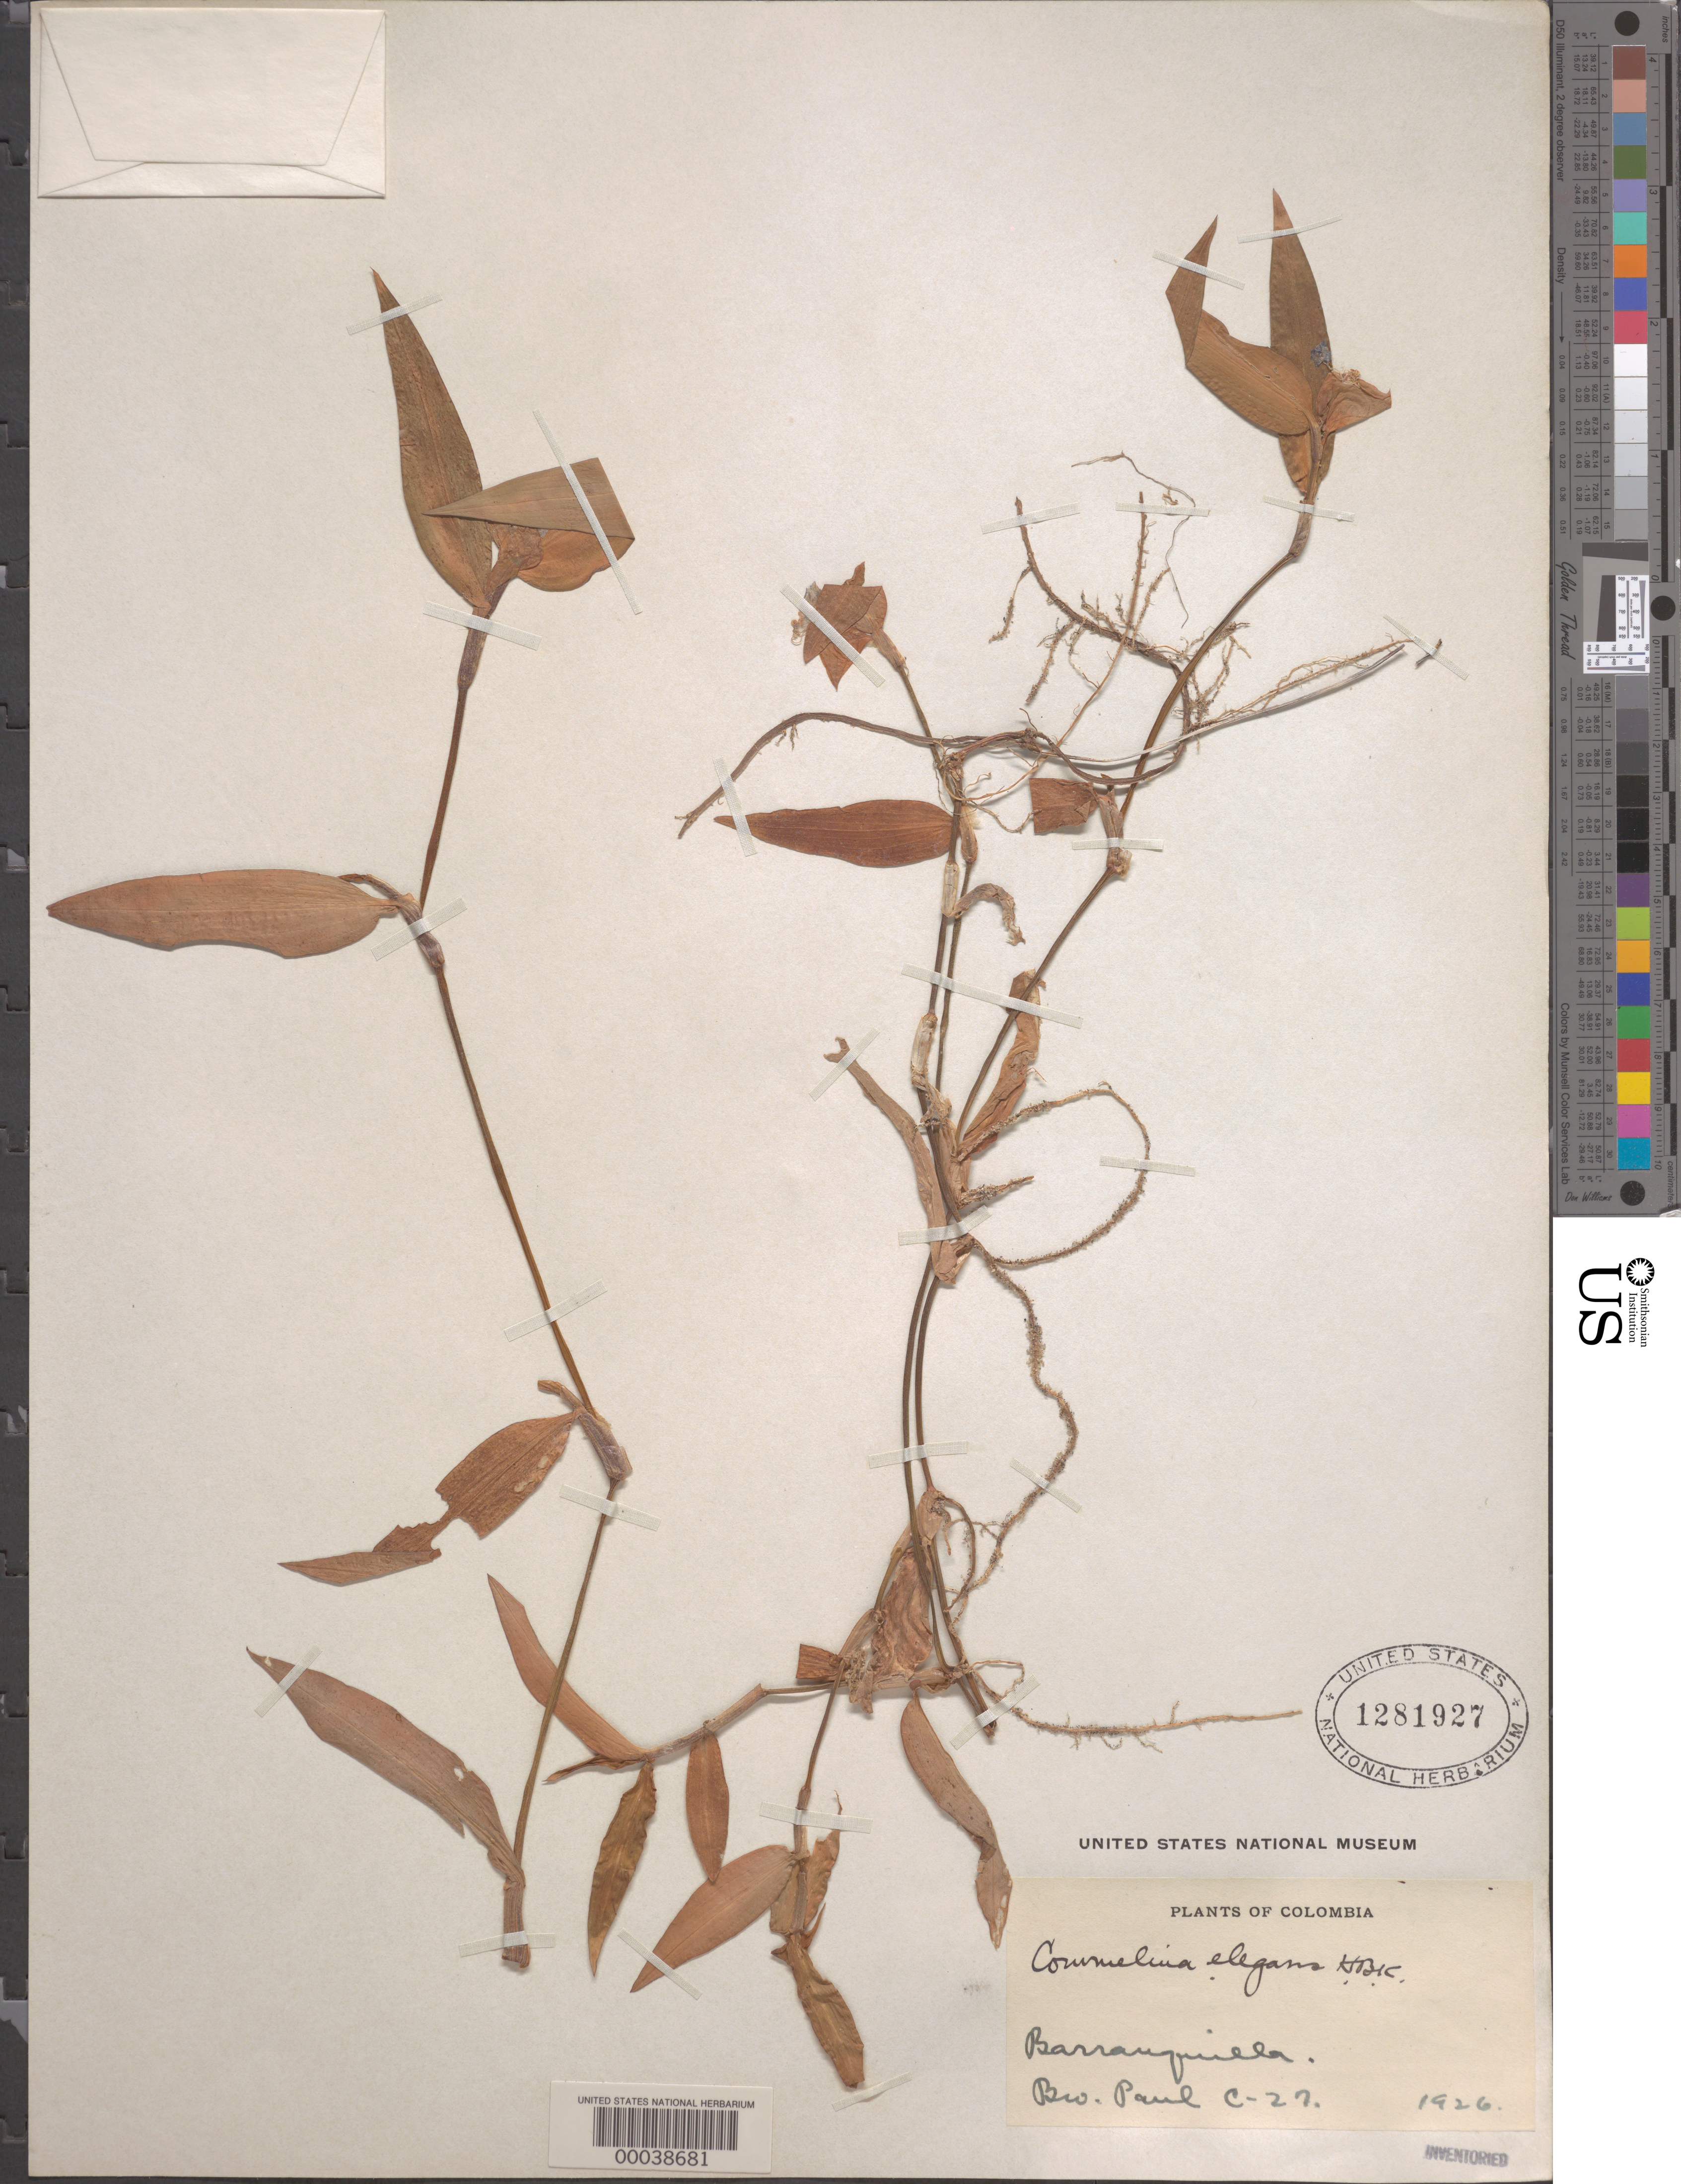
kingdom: Plantae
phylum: Tracheophyta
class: Liliopsida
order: Commelinales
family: Commelinaceae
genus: Commelina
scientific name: Commelina erecta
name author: L.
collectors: B. Paul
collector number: C27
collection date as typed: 1926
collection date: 1926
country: Colombia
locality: Barrauquilla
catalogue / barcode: US 1281927